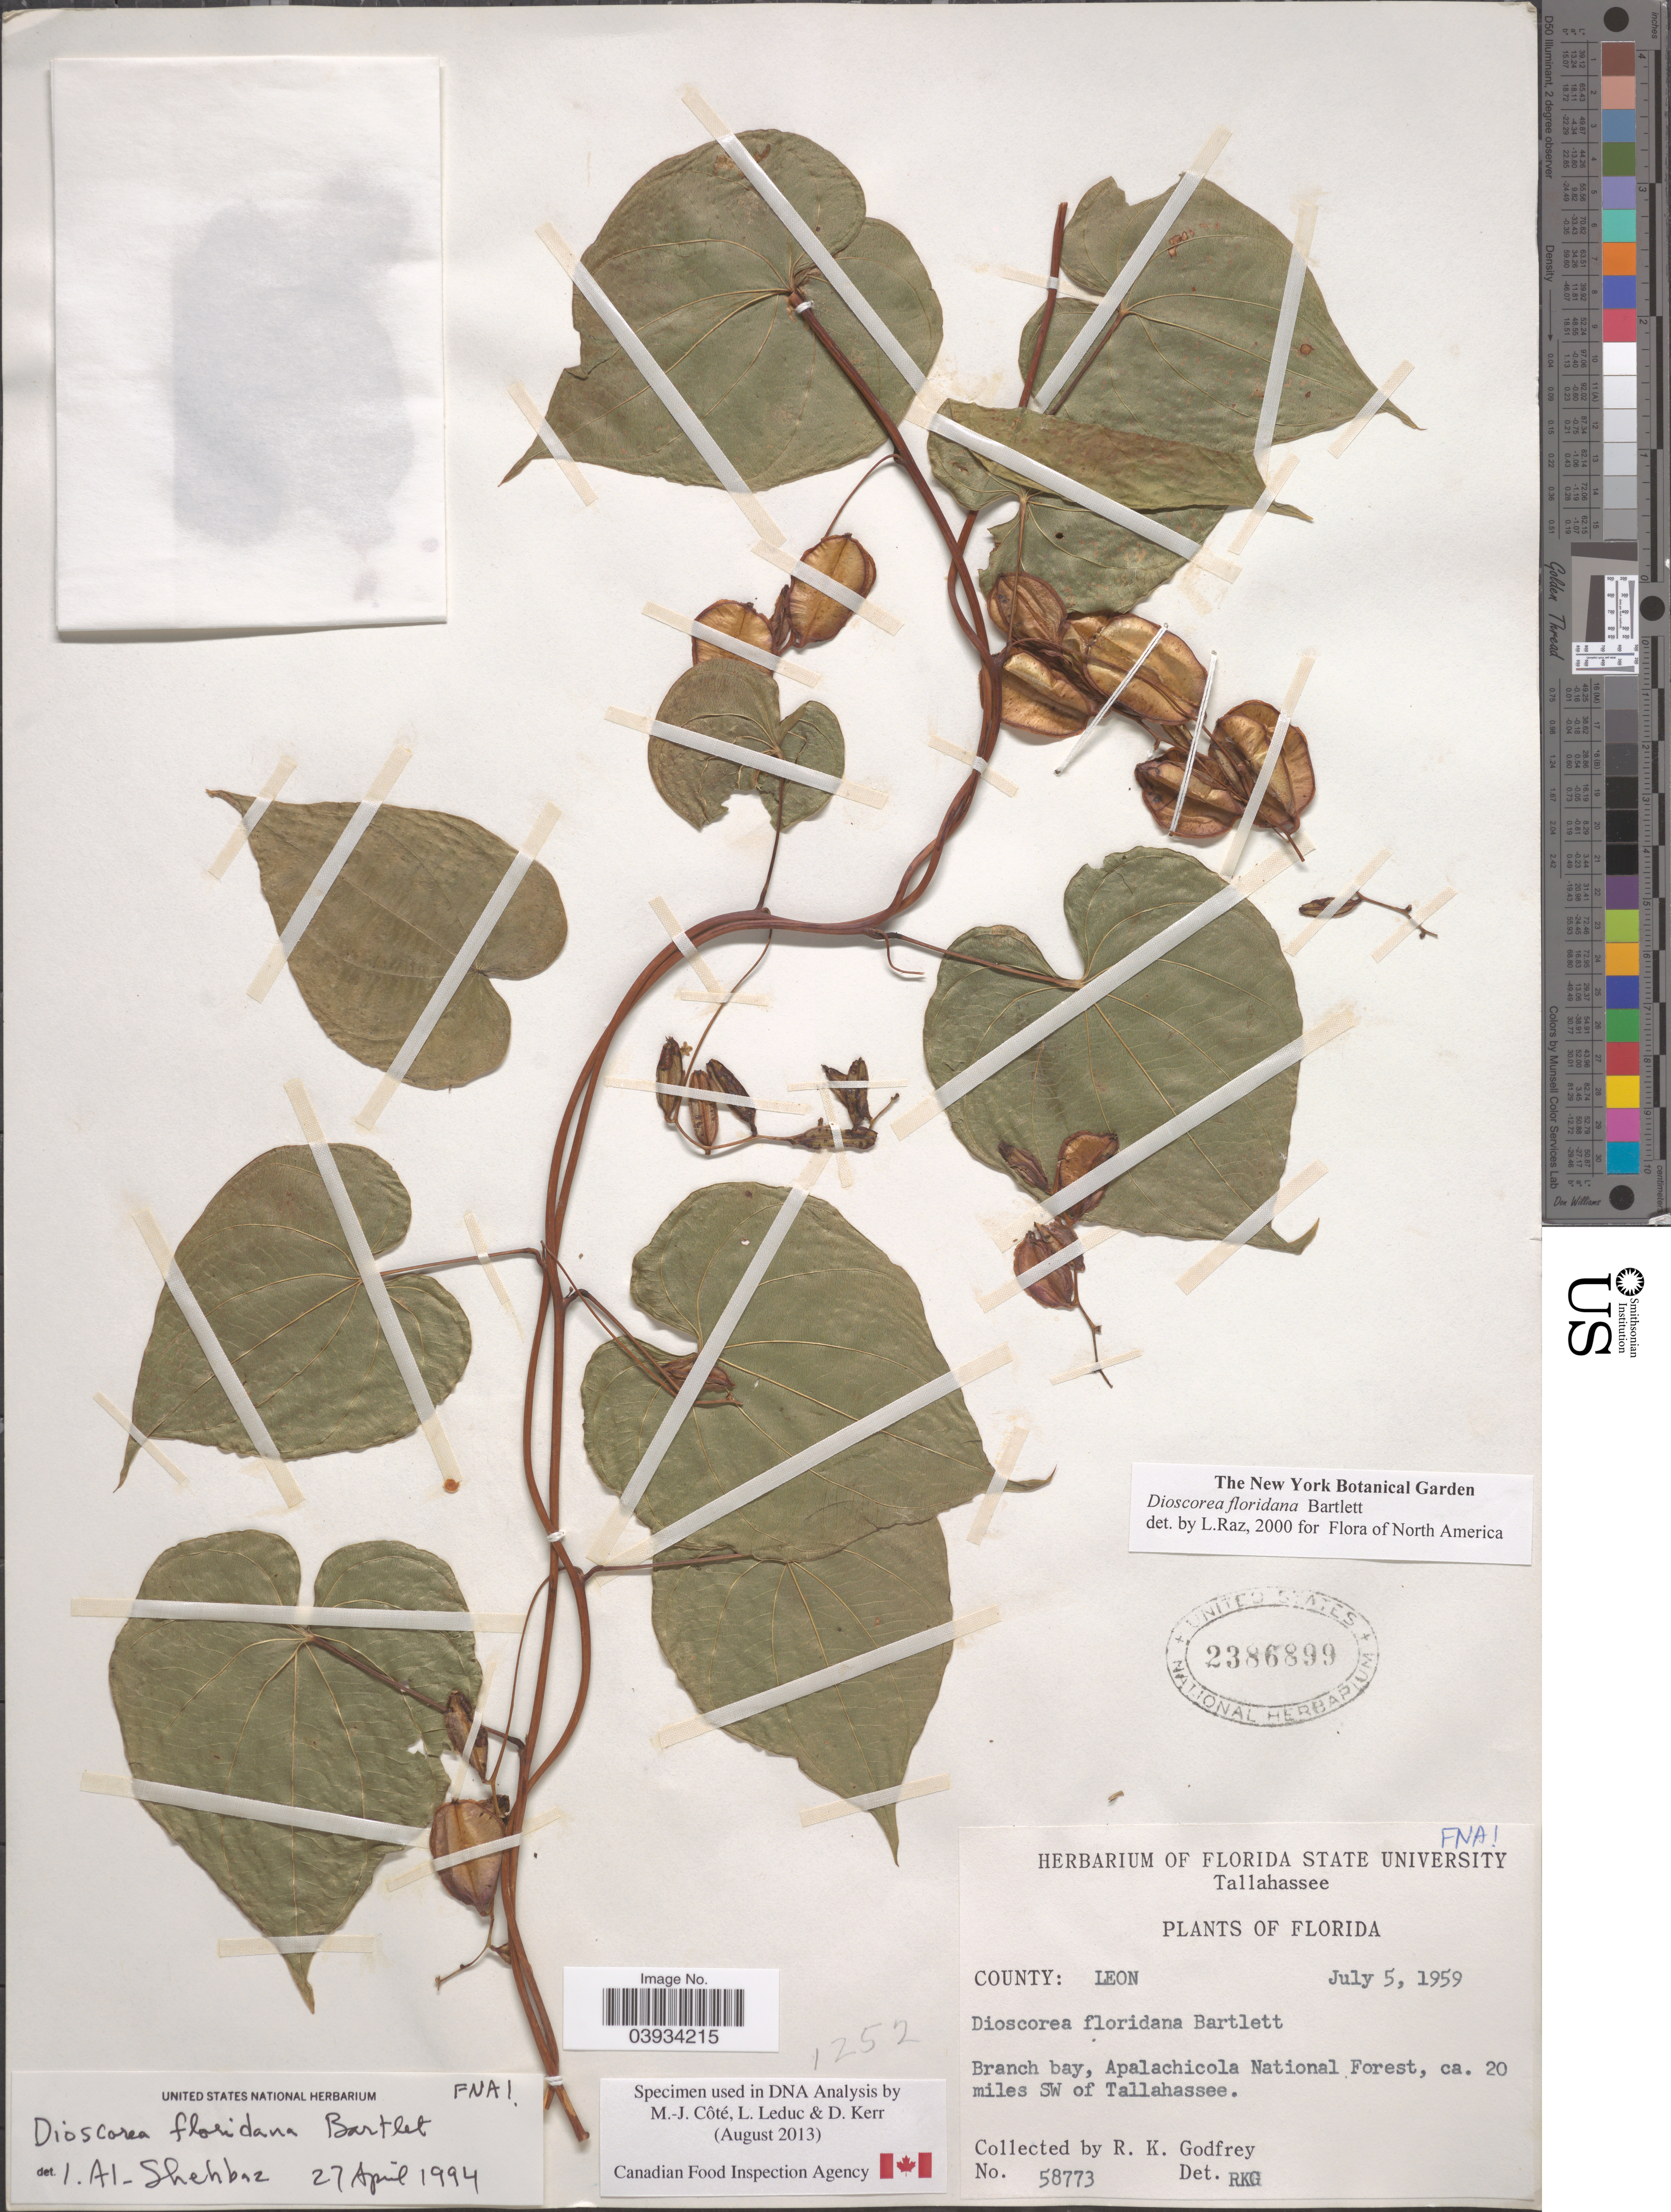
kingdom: Plantae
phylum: Tracheophyta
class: Liliopsida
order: Dioscoreales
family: Dioscoreaceae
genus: Dioscorea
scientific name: Dioscorea floridana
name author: Bartlett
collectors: R. K. Godfrey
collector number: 58773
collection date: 1959-07-05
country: United States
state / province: Florida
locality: County: Leon. Branch Bay, Apalachicola National Forest, ca. 20 miles SW of Tallahassee.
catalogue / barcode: US 2386899